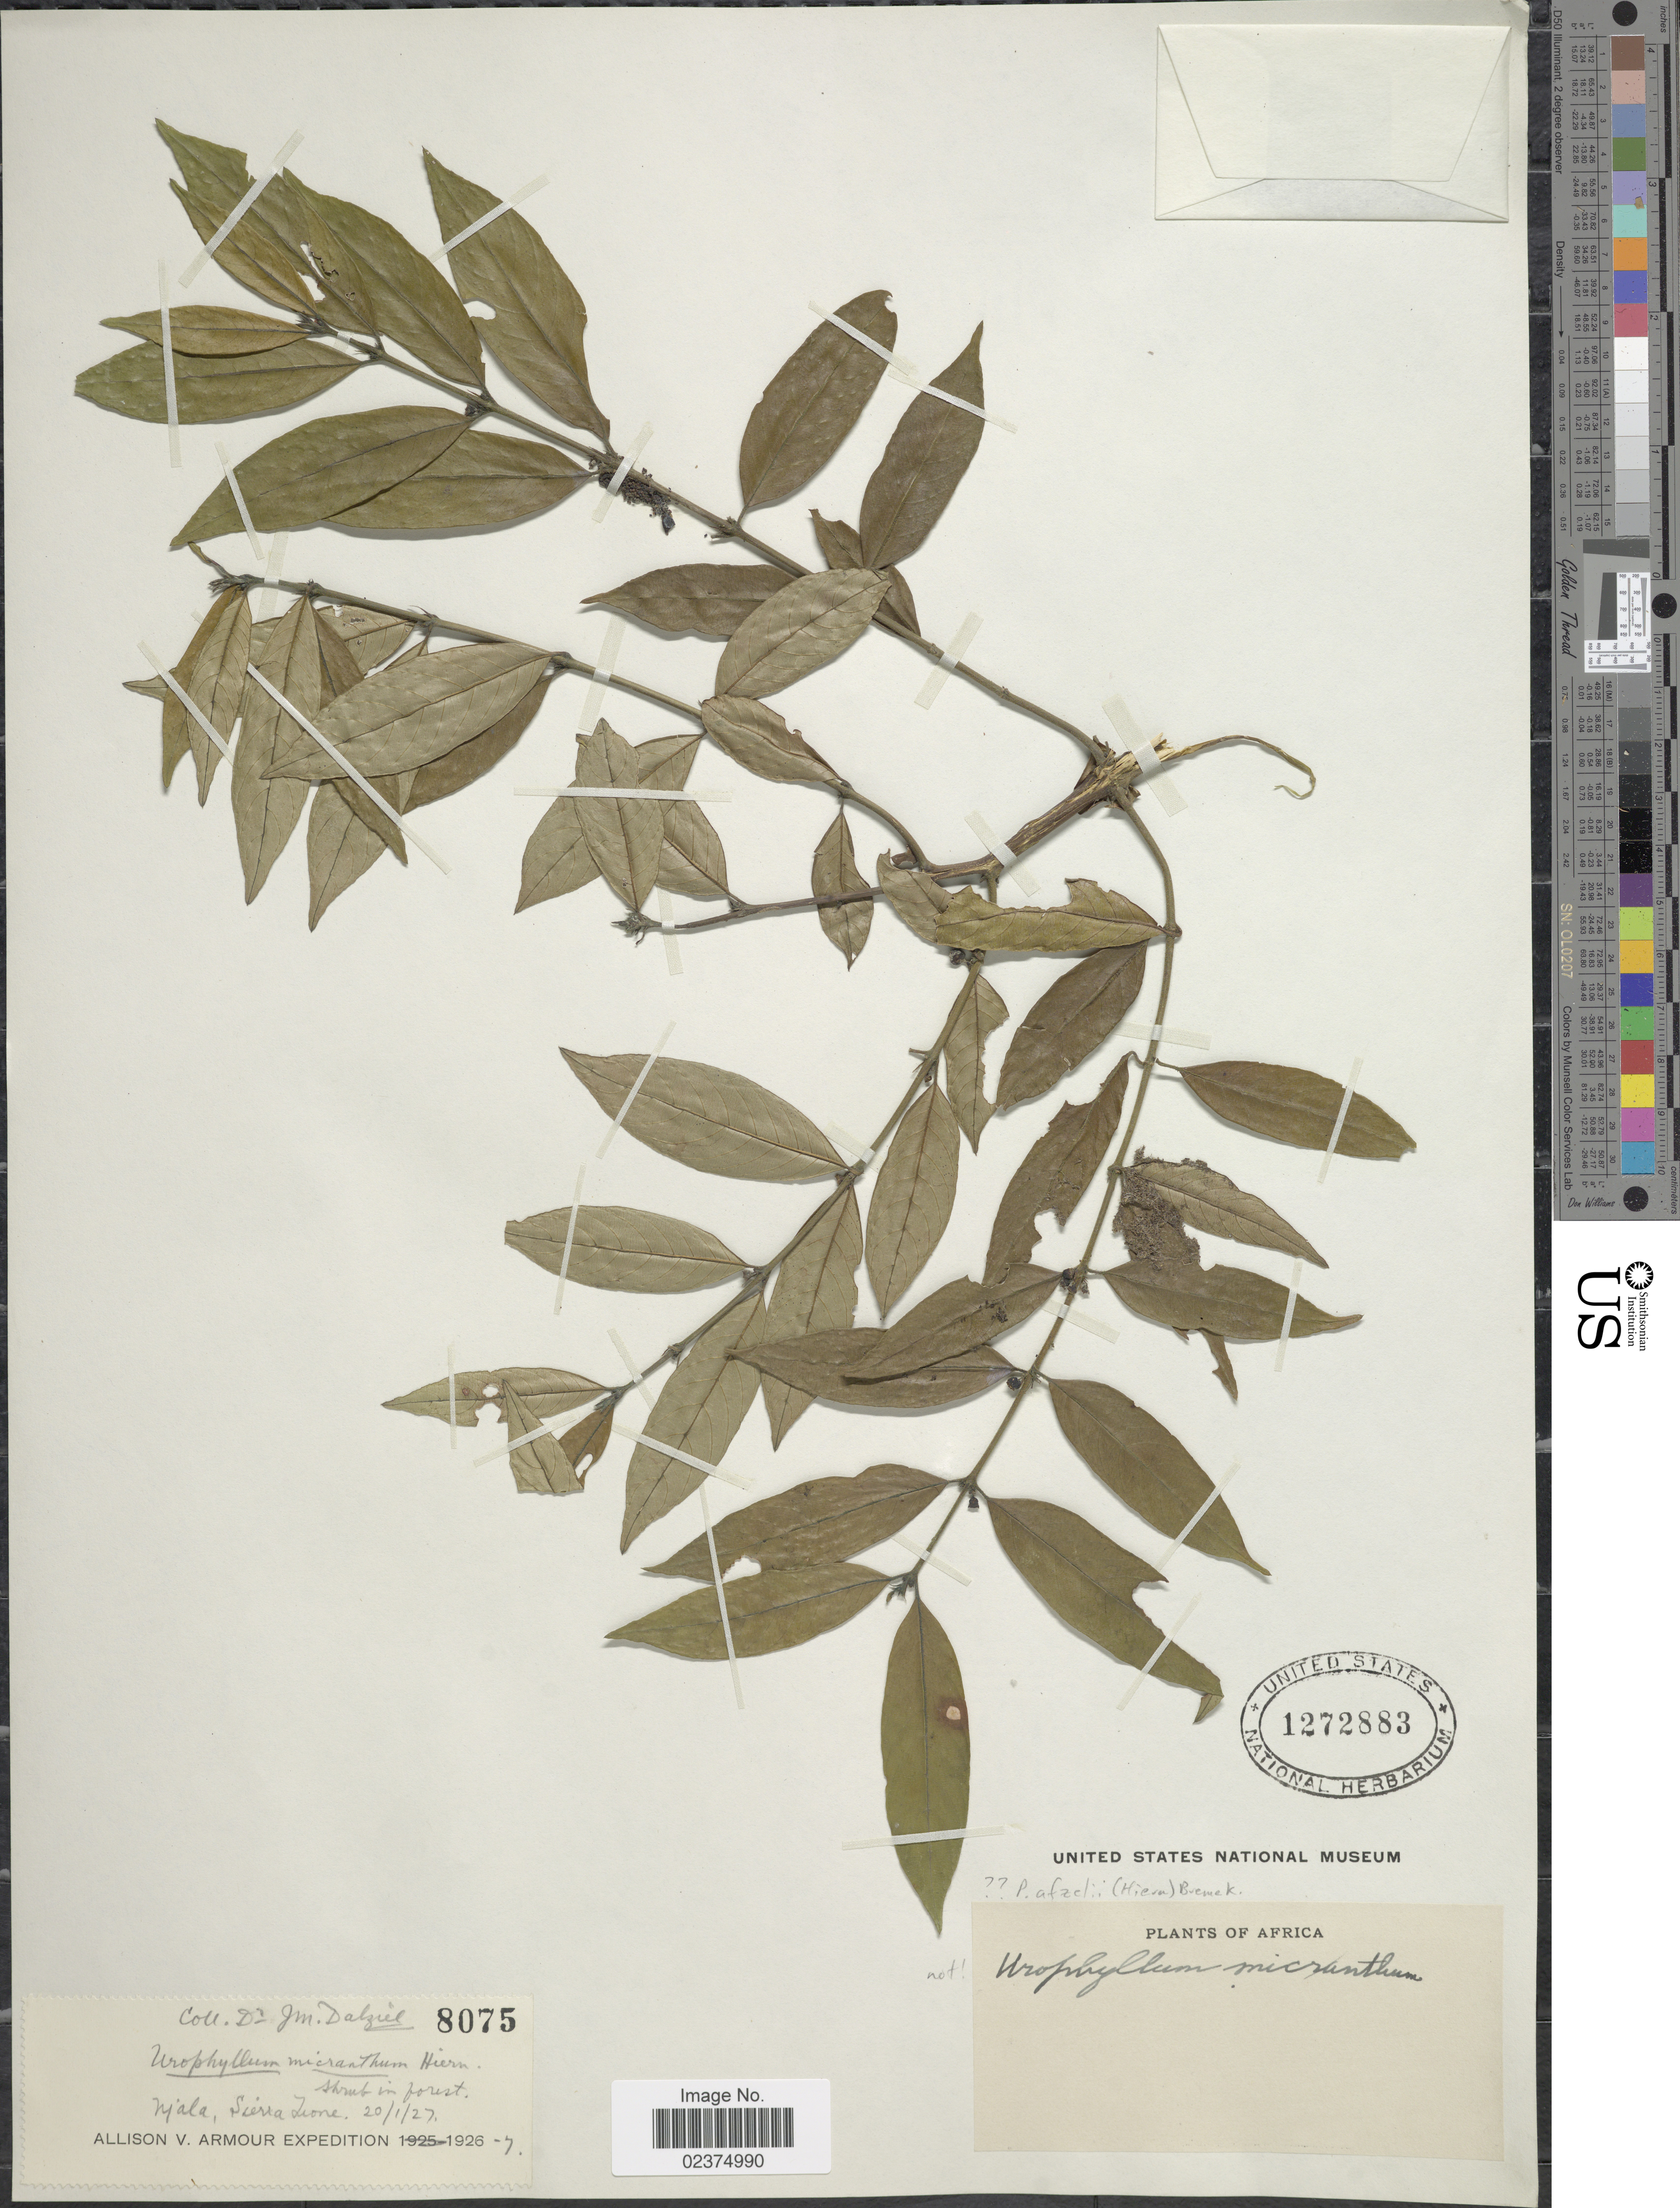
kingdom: Plantae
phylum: Tracheophyta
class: Magnoliopsida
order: Gentianales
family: Rubiaceae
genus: Pauridiantha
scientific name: Pauridiantha afzelii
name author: (Hiern) Bremek.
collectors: J. Dalziel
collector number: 8075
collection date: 1927-01-20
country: Sierra Leone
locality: Njala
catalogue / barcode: US 1272883